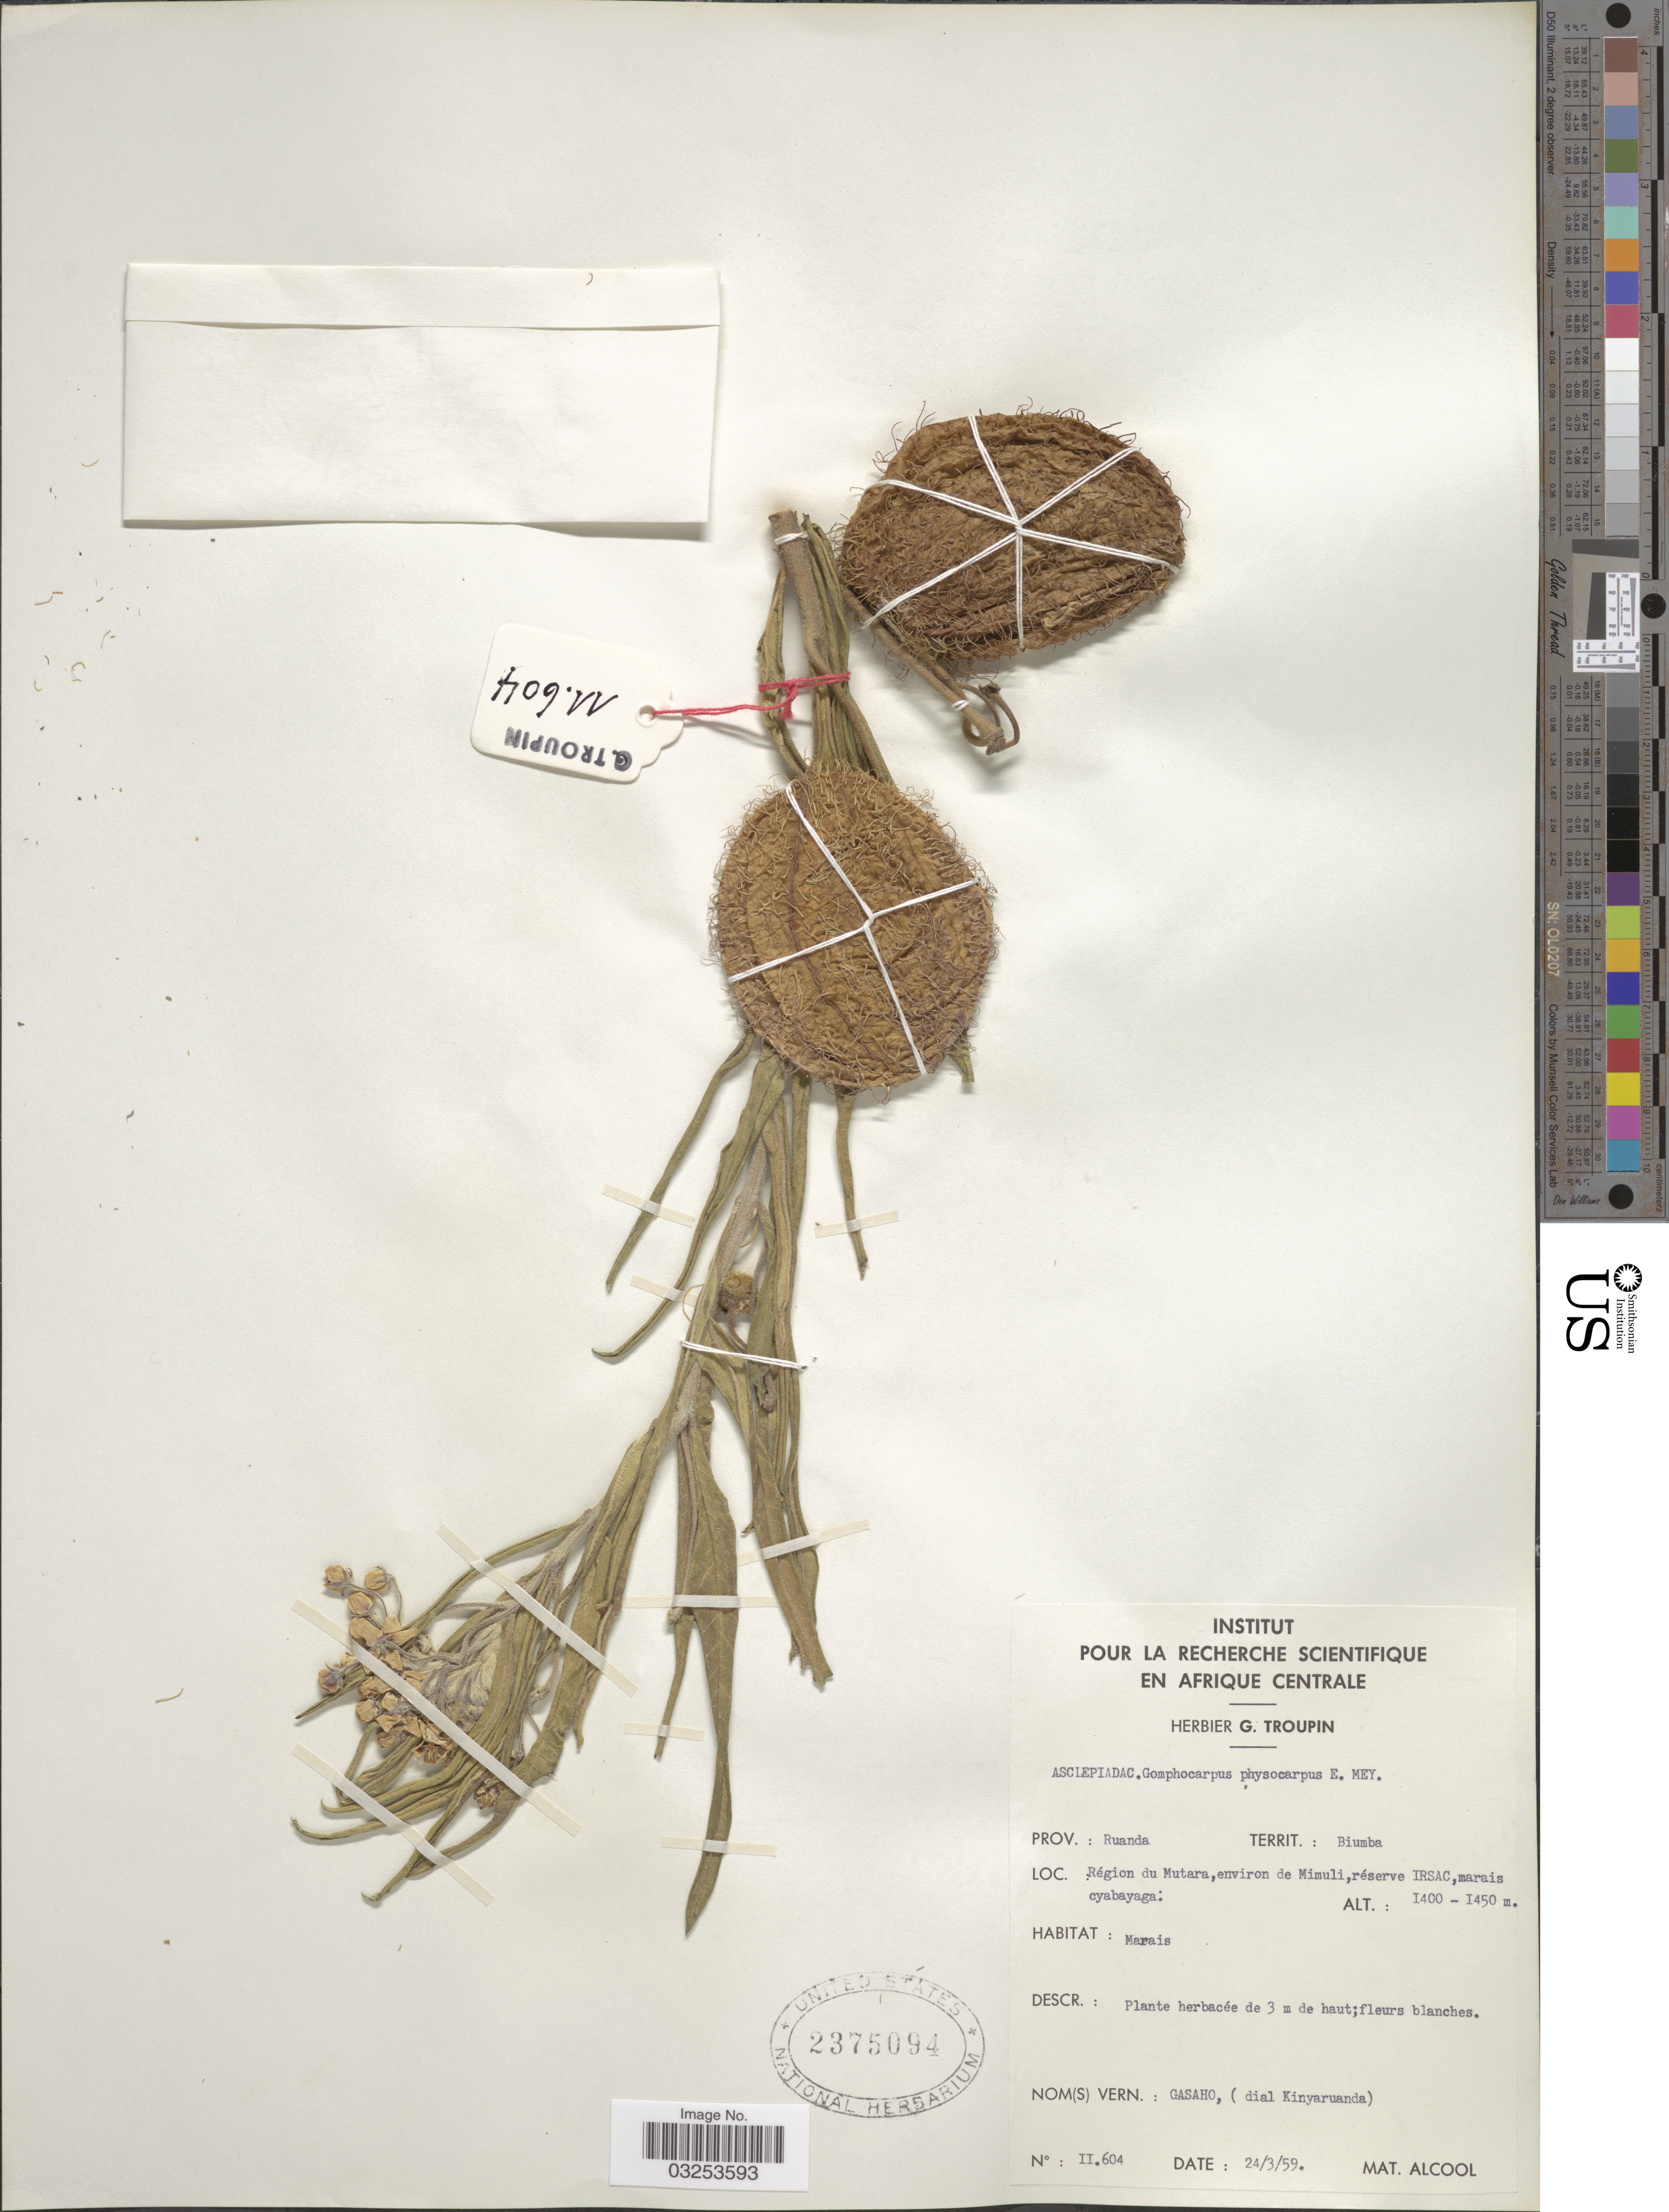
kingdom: Plantae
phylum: Tracheophyta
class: Magnoliopsida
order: Gentianales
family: Apocynaceae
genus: Gomphocarpus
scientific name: Gomphocarpus physocarpus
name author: E. Mey.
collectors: G. Troupin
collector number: II 604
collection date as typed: Transcribed d/m/y: 24/3/59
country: Rwanda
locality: Ruanda Territ.: Biumba. Région du Mutara, environ de Mimuli, réserve IRSAC, marais cyabayaga.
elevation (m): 1400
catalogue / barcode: US 2375094